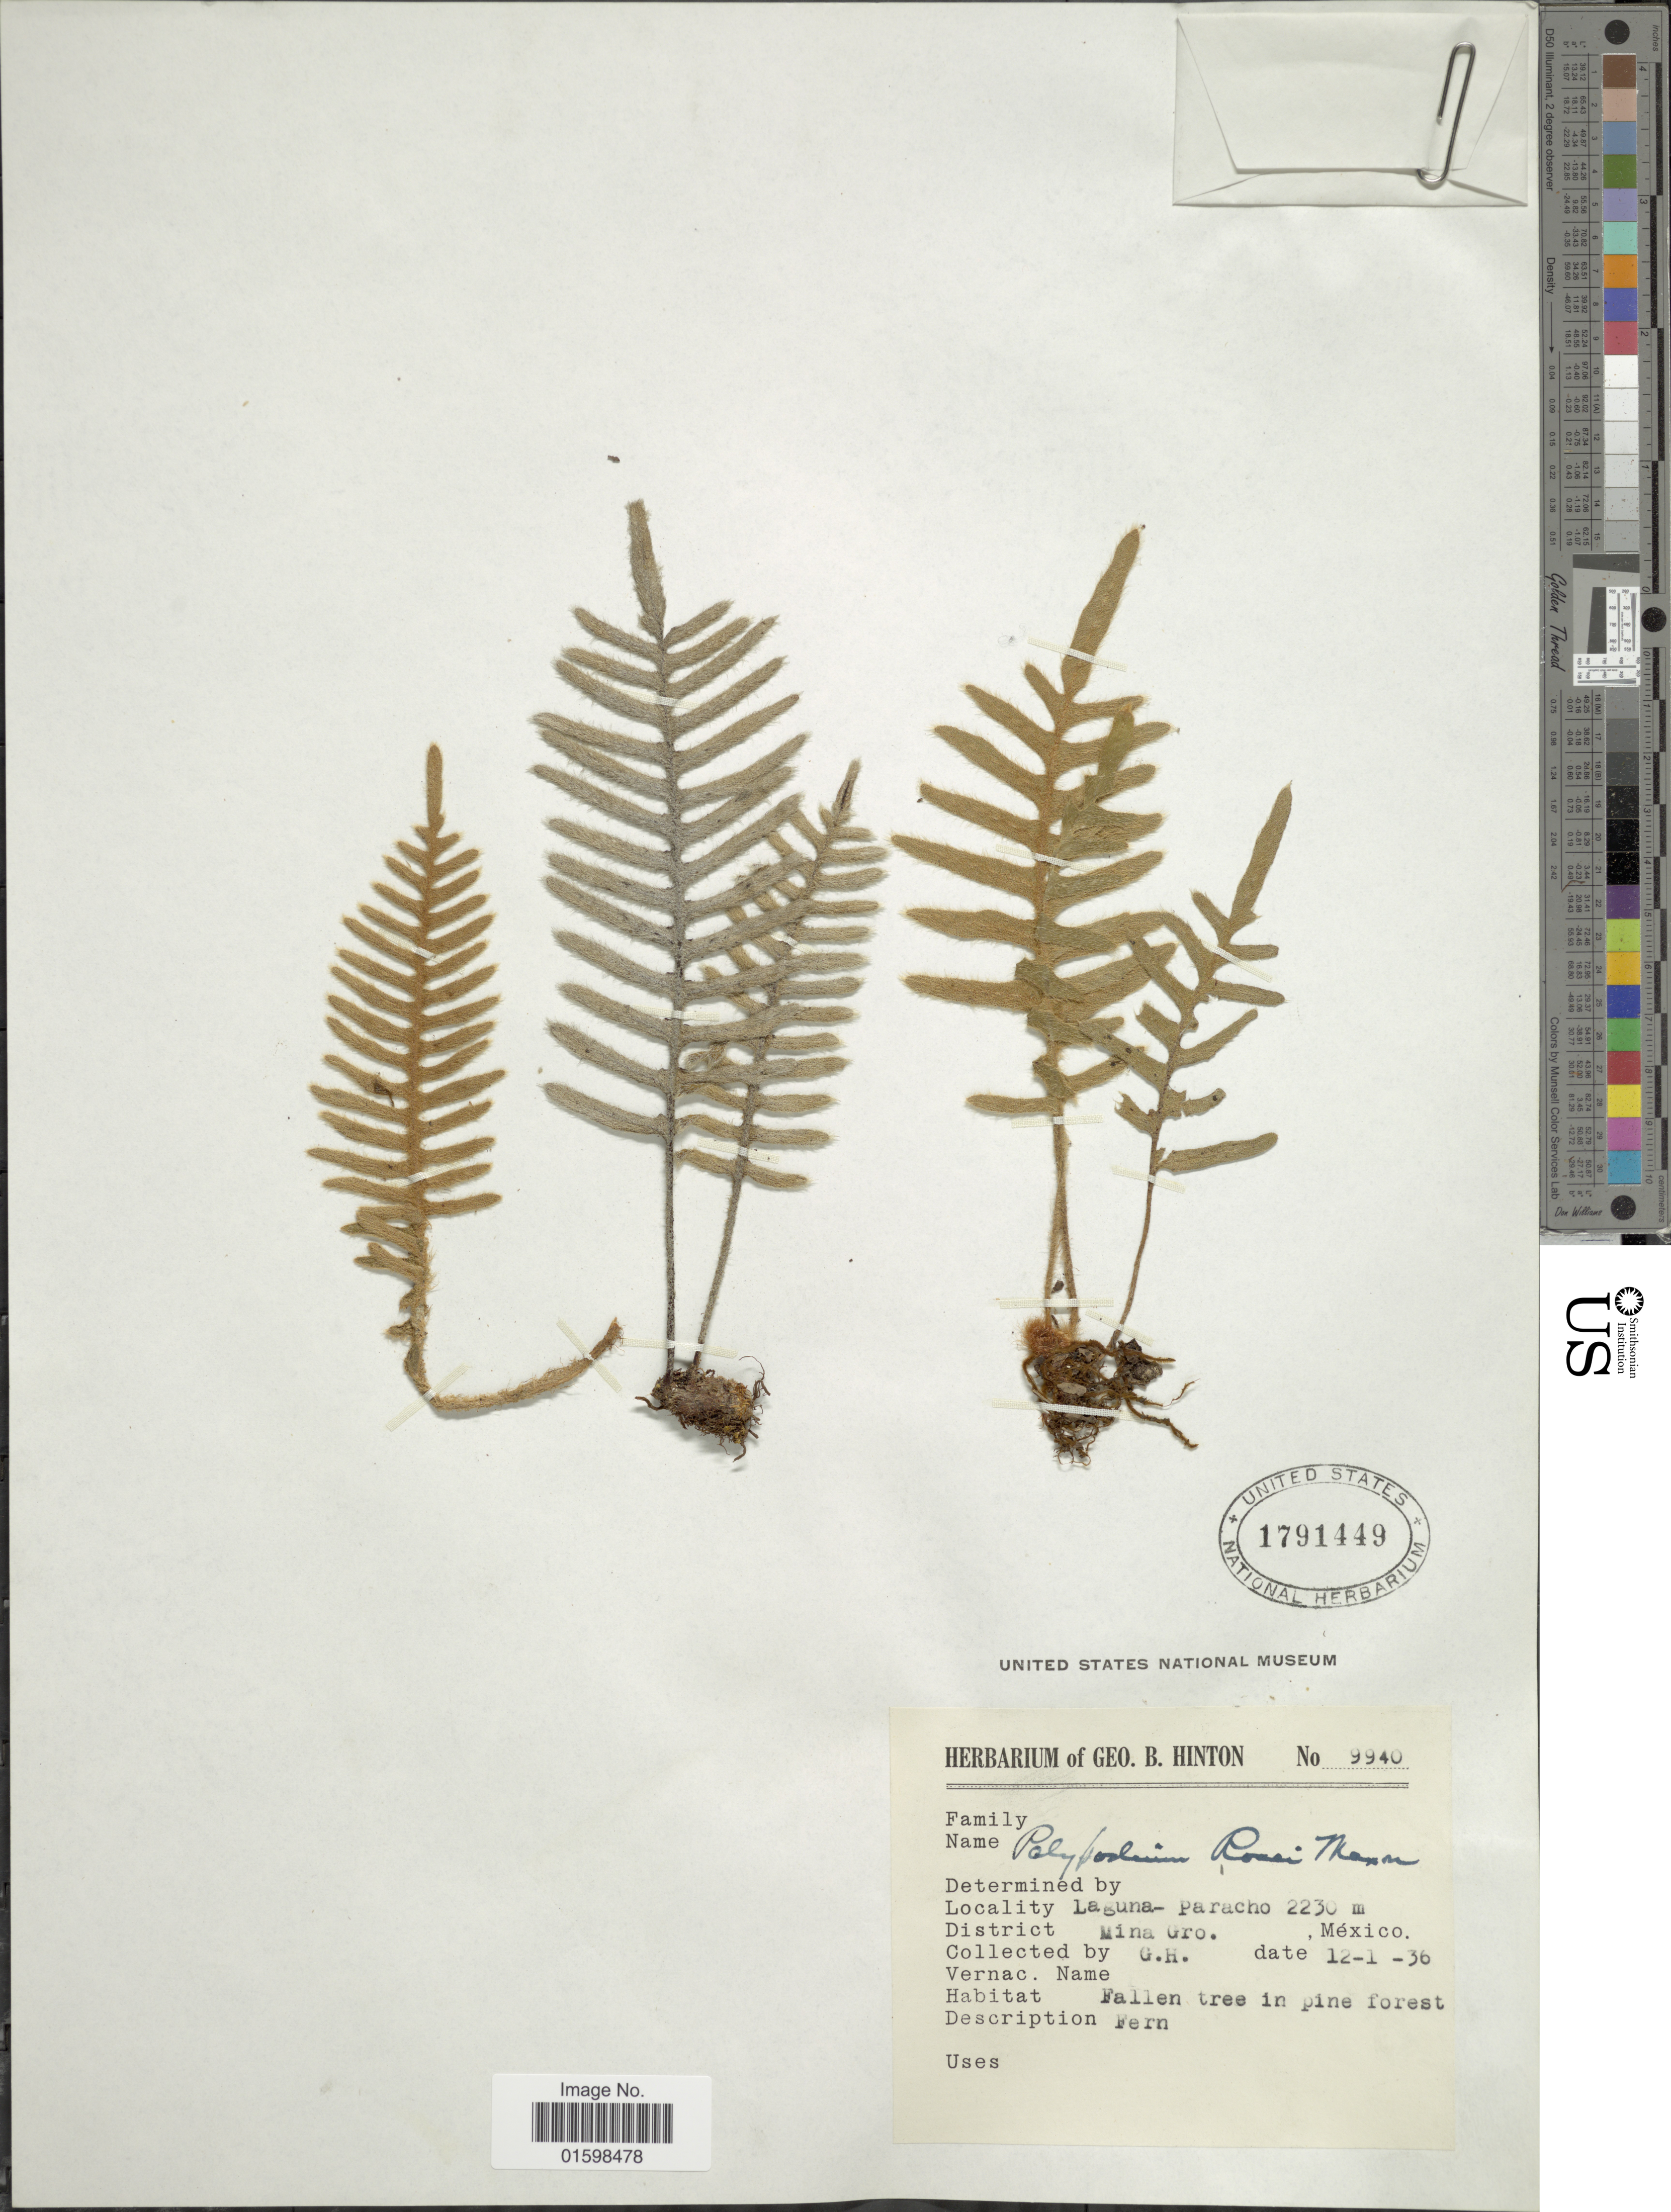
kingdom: Plantae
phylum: Tracheophyta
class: Polypodiopsida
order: Polypodiales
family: Polypodiaceae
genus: Pleopeltis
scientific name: Pleopeltis rosei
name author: (Maxon) A.R. Sm. & Tejero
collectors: G. B. Hinton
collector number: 9940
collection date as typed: Transcribed d/m/y: 12/1/36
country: Mexico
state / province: Guerrero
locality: Laguna-paracho, District Mina Gro., México, fallen tree in pine forest, fern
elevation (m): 2230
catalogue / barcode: US 1791449